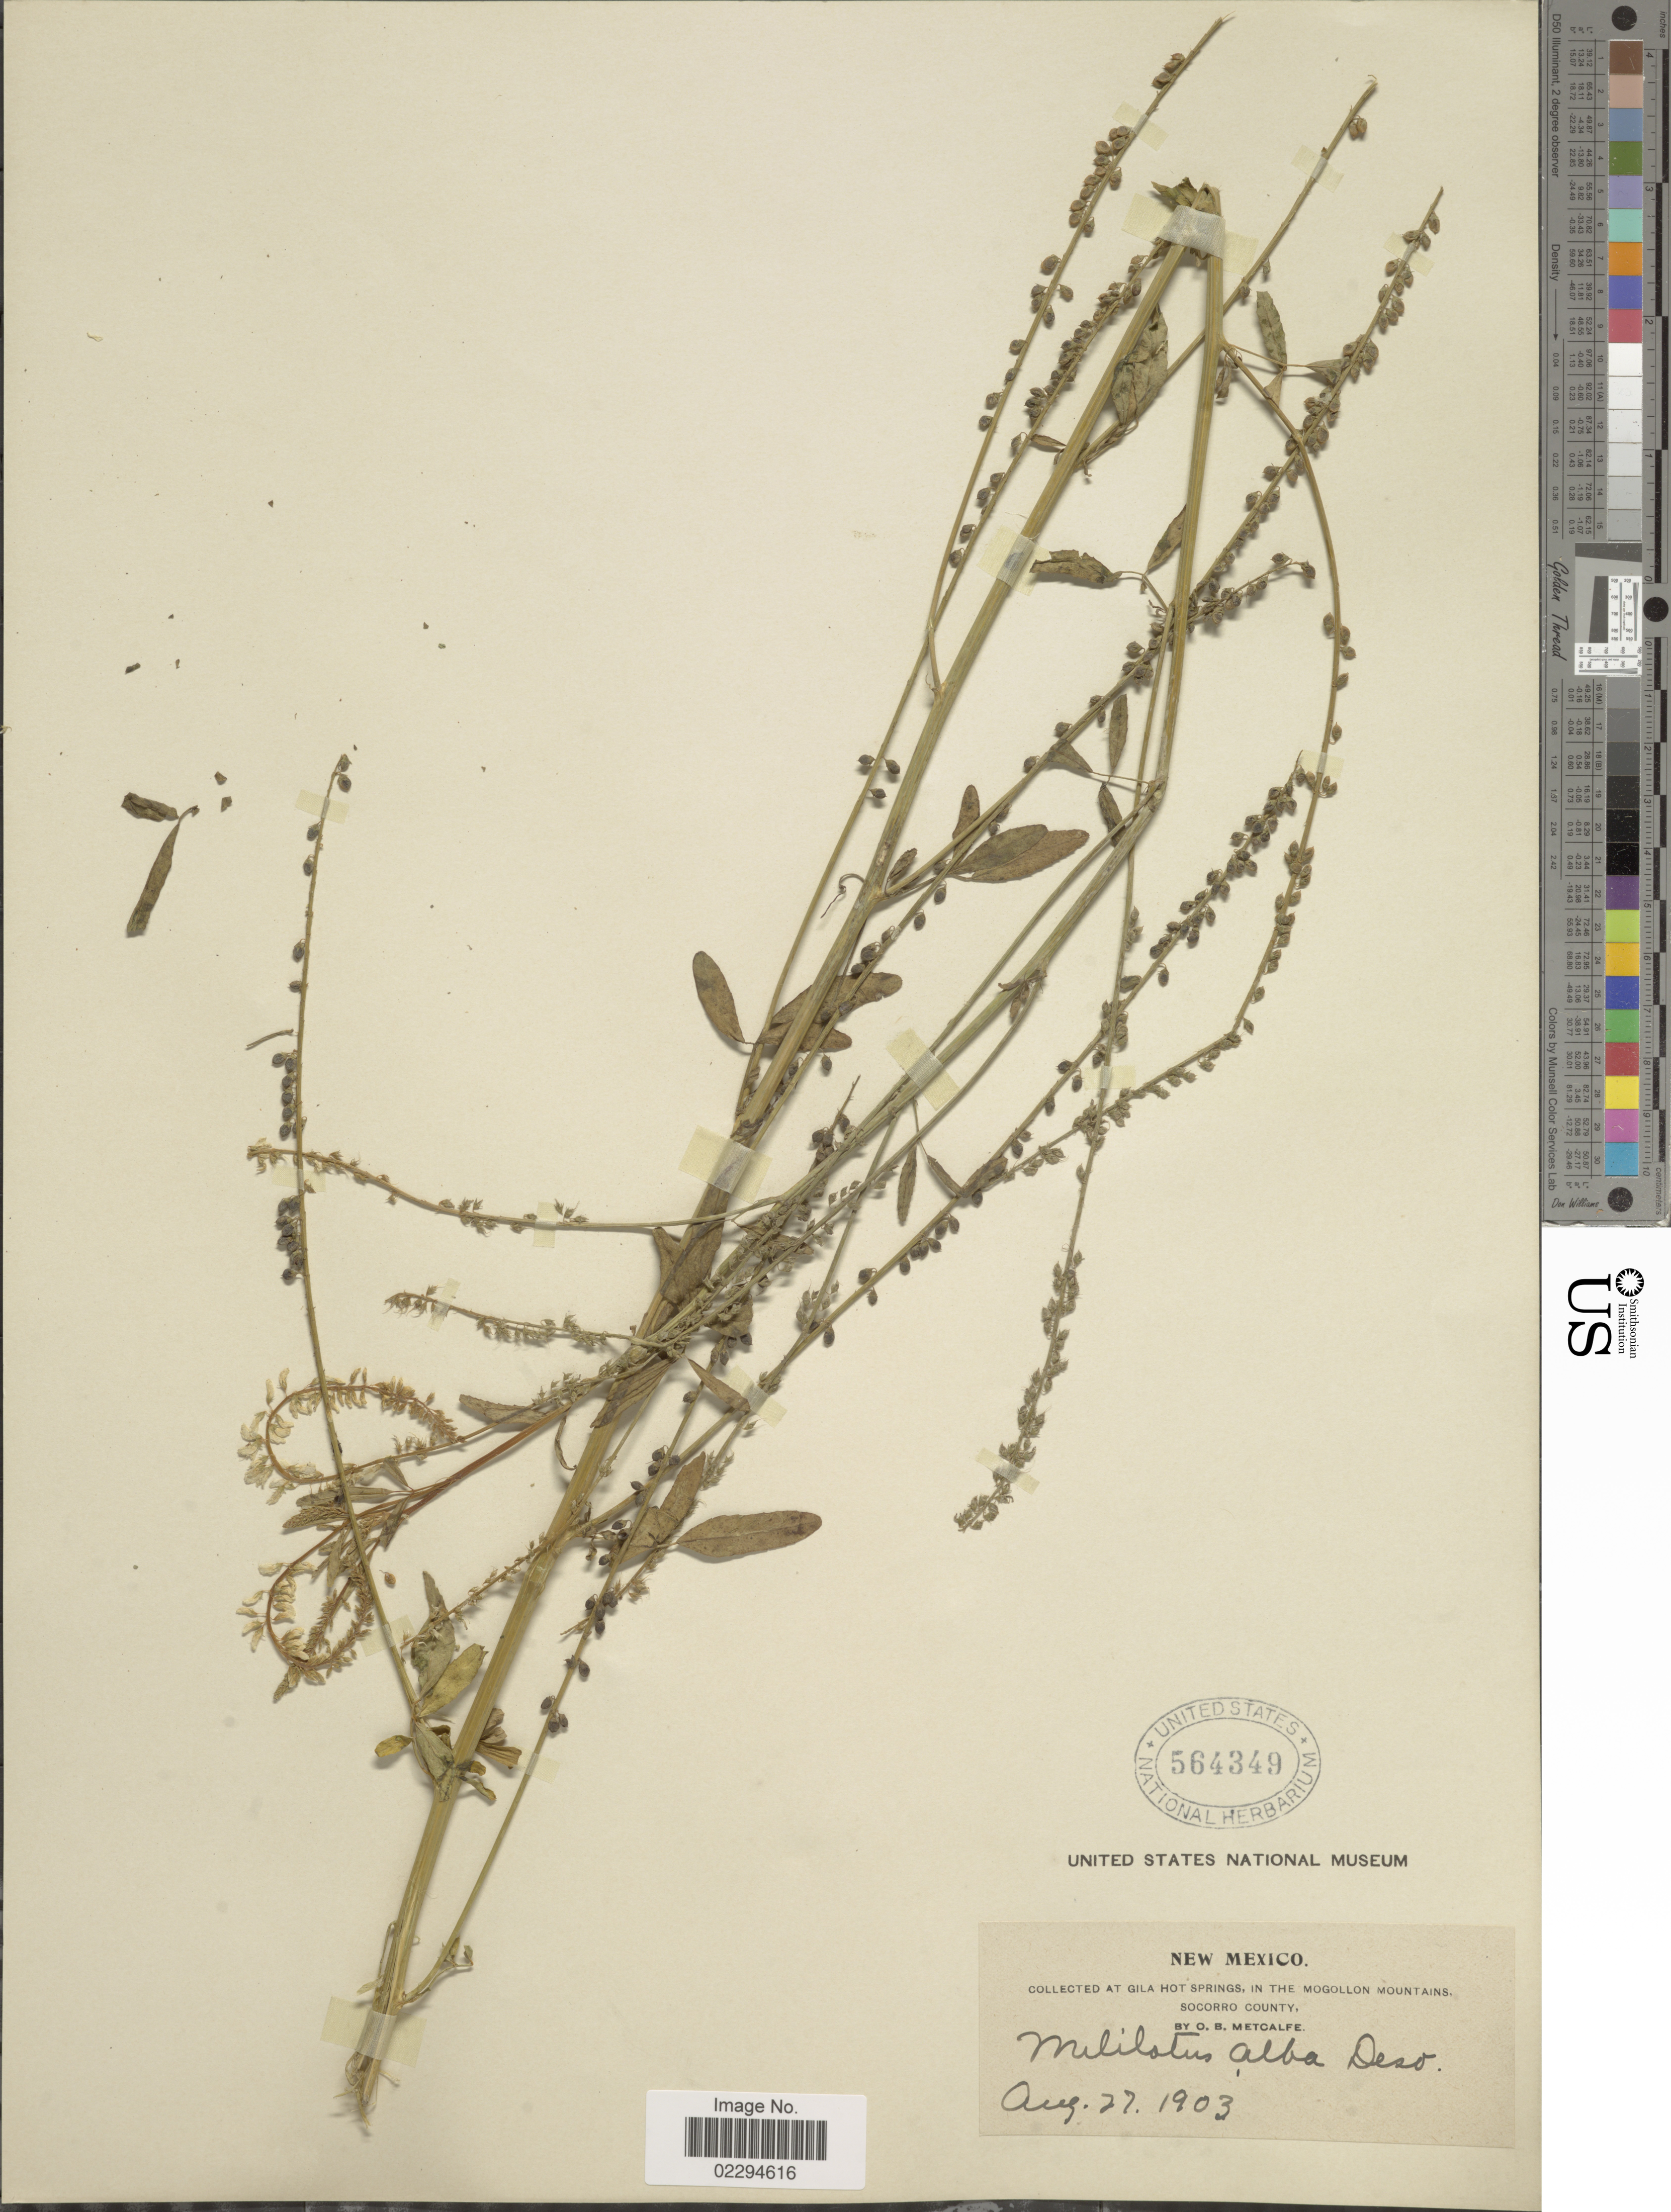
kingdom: Plantae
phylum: Tracheophyta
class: Magnoliopsida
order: Fabales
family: Fabaceae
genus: Melilotus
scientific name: Melilotus albus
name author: Medik.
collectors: O. B. Metcalfe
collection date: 1903-08-27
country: United States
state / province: New Mexico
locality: Gila Hot Springs, in the Mogollon Mountains, Socorro County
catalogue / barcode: US 564349